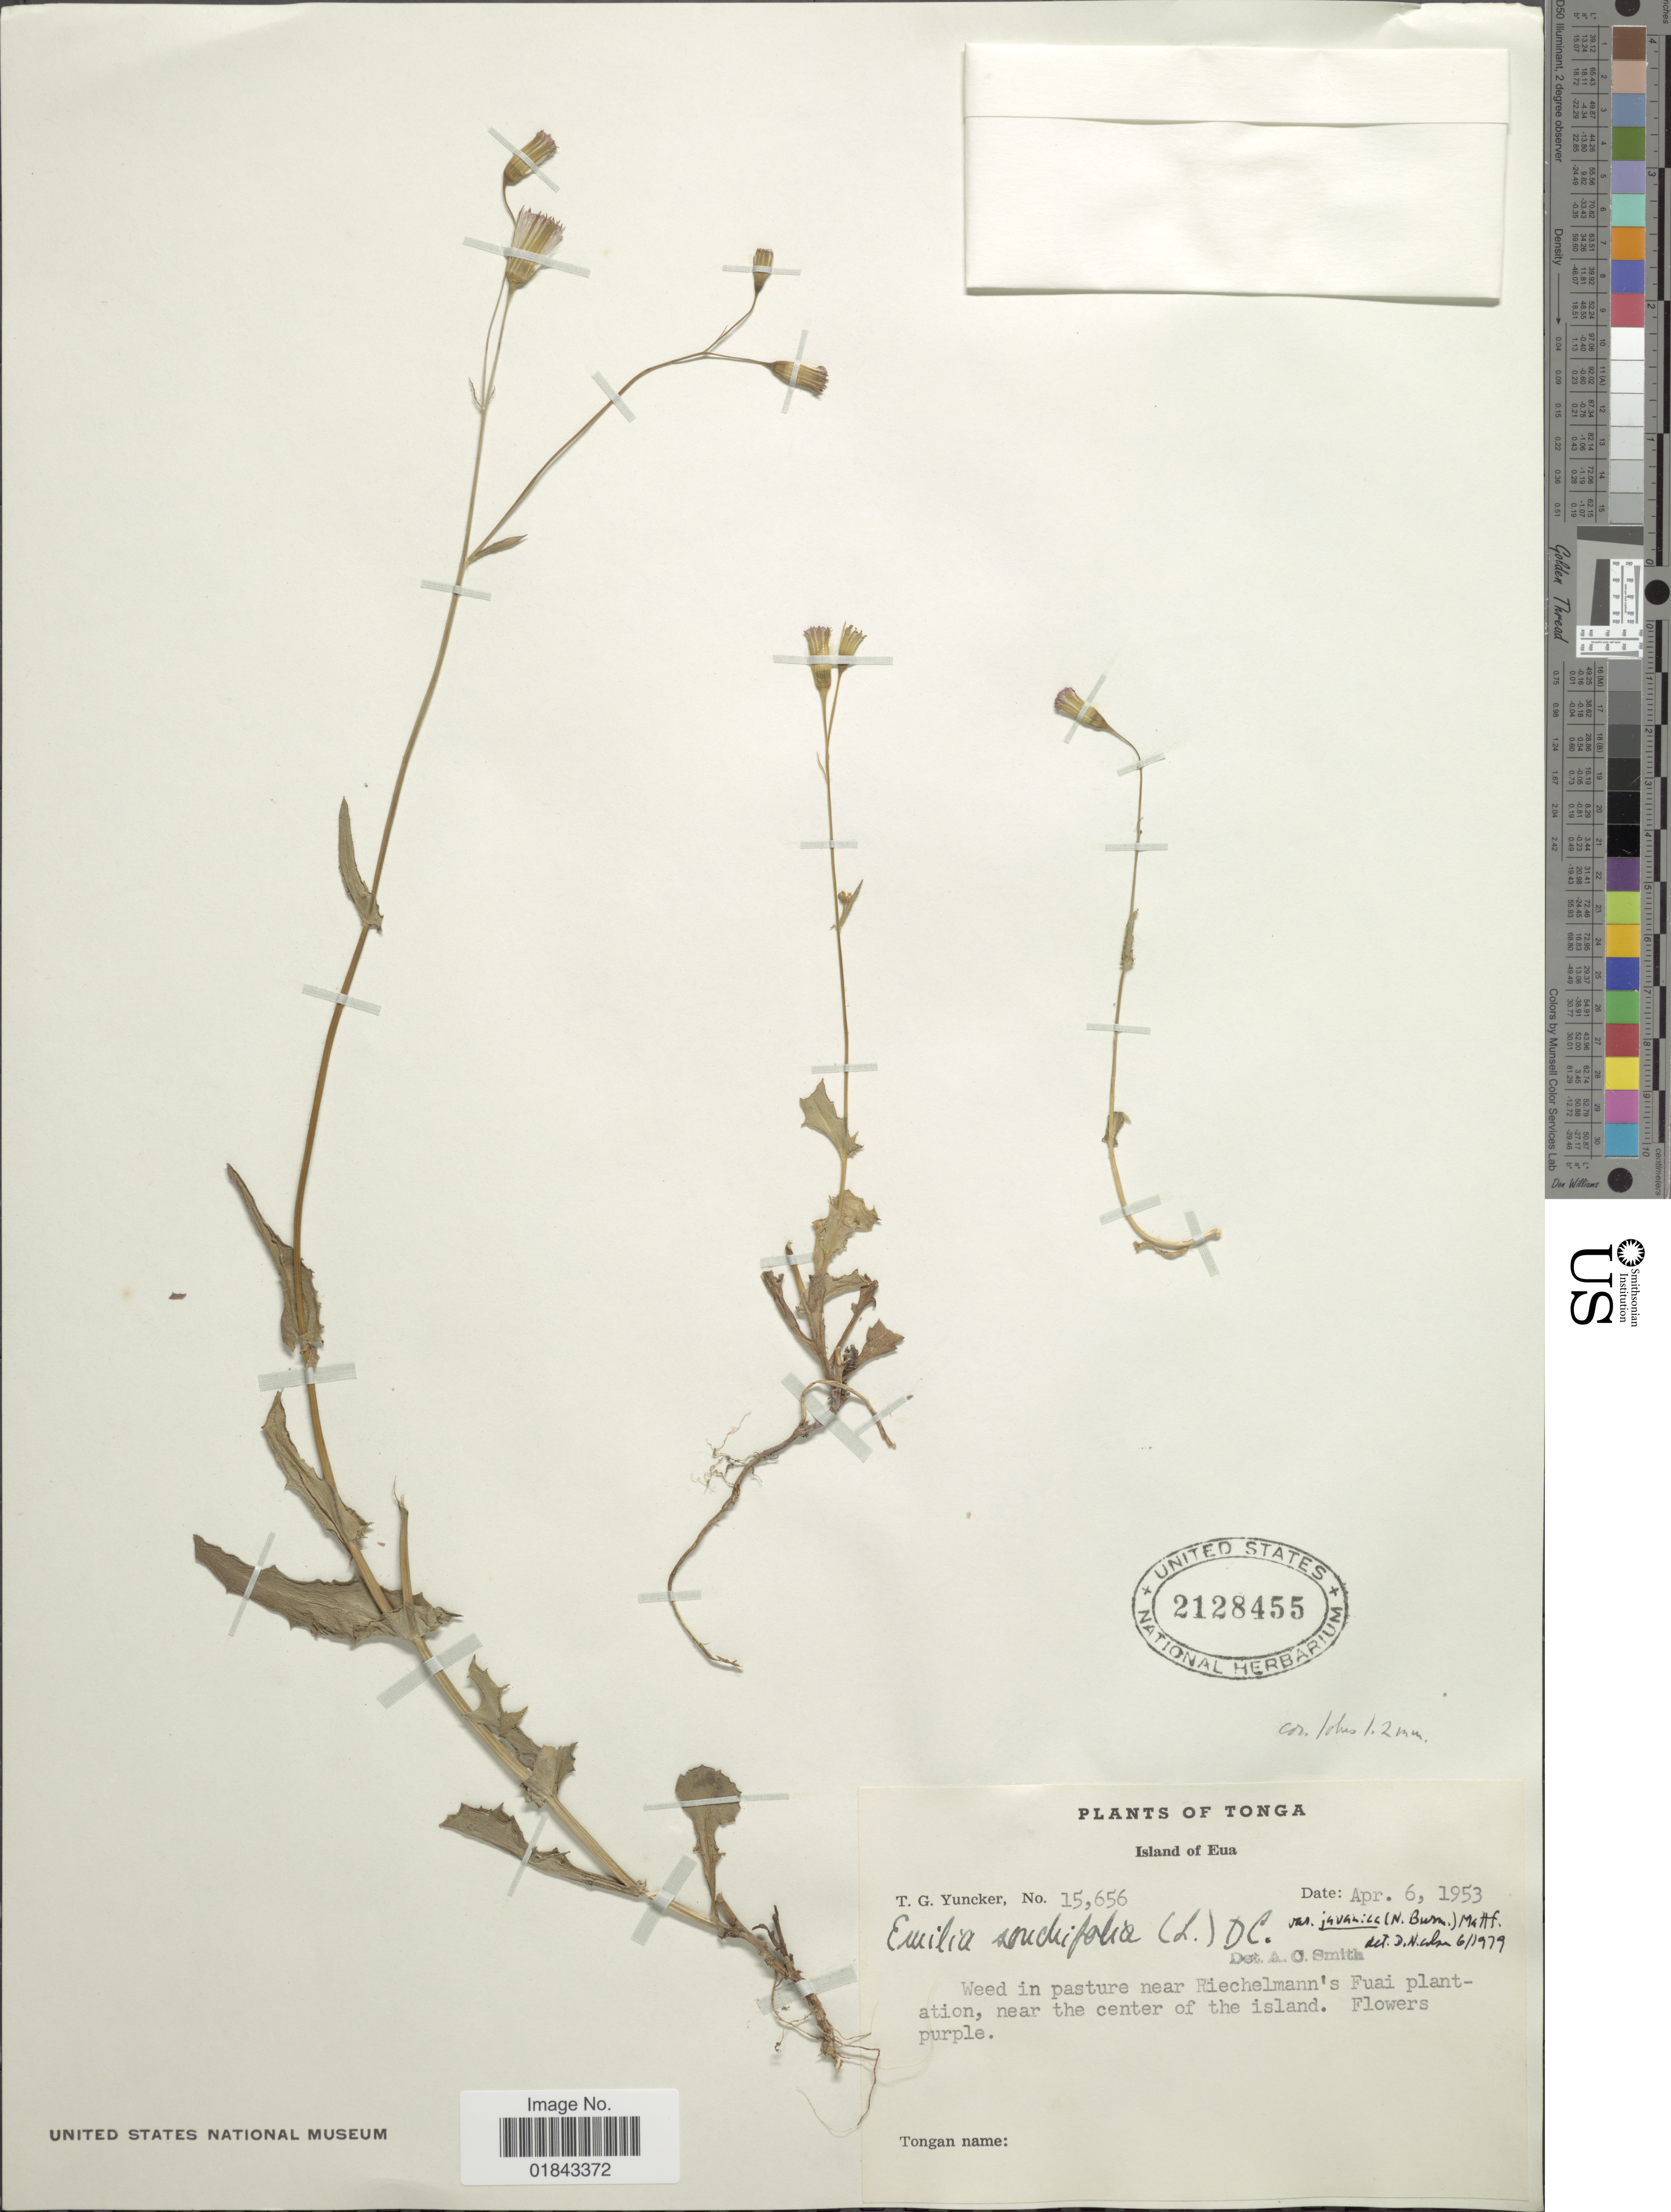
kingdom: Plantae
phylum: Tracheophyta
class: Magnoliopsida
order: Asterales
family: Asteraceae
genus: Emilia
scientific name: Emilia sonchifolia var. javanica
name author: (Burm. f.) Mattf.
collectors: T. G. Yuncker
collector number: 15656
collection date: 1953-04-06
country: Tonga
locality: Island of Eua, weed in pasture near Riechelmann's Fuai plantation, near the center of the island.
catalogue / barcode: US 2128455